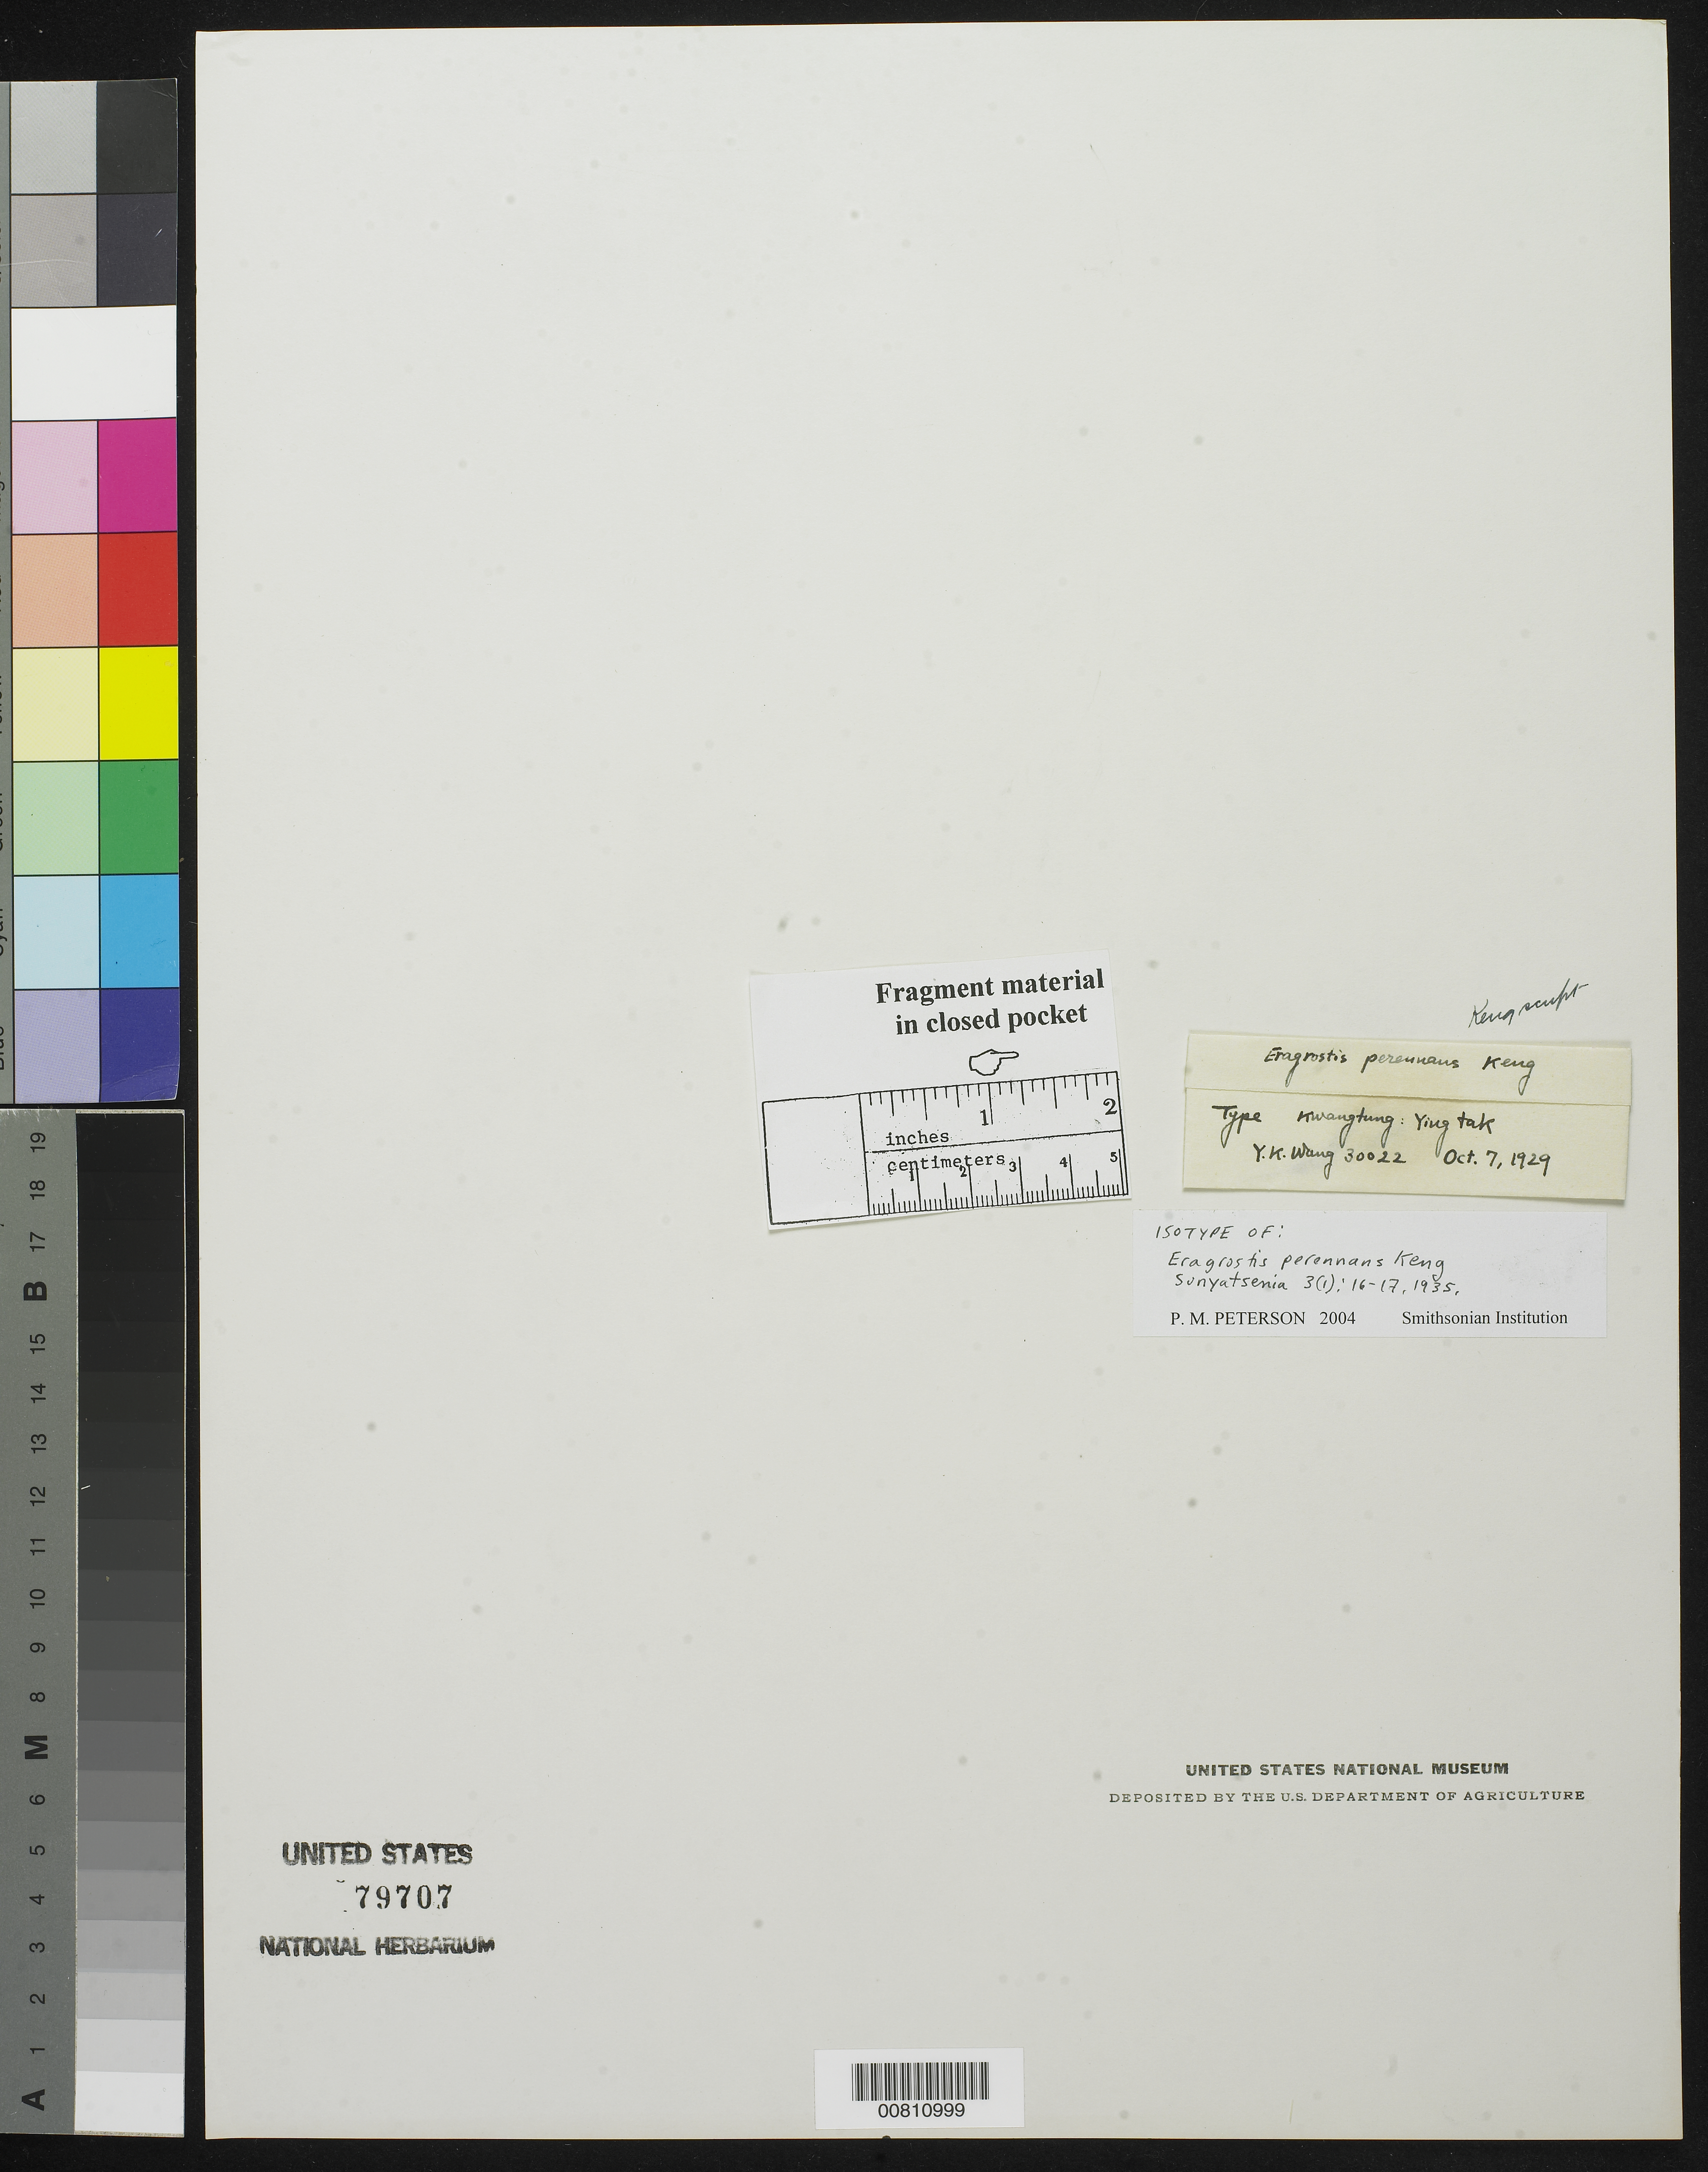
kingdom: Plantae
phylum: Tracheophyta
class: Liliopsida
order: Poales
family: Poaceae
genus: Eragrostis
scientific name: Eragrostis perennans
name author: Keng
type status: Isotype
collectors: Y. Wang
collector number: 30022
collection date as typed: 07 Oct 1929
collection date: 1929-10-07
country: China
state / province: Guangdong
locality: Kwangtung: Ying Tak.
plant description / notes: Fragment of type ex herb. ??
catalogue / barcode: US 79707